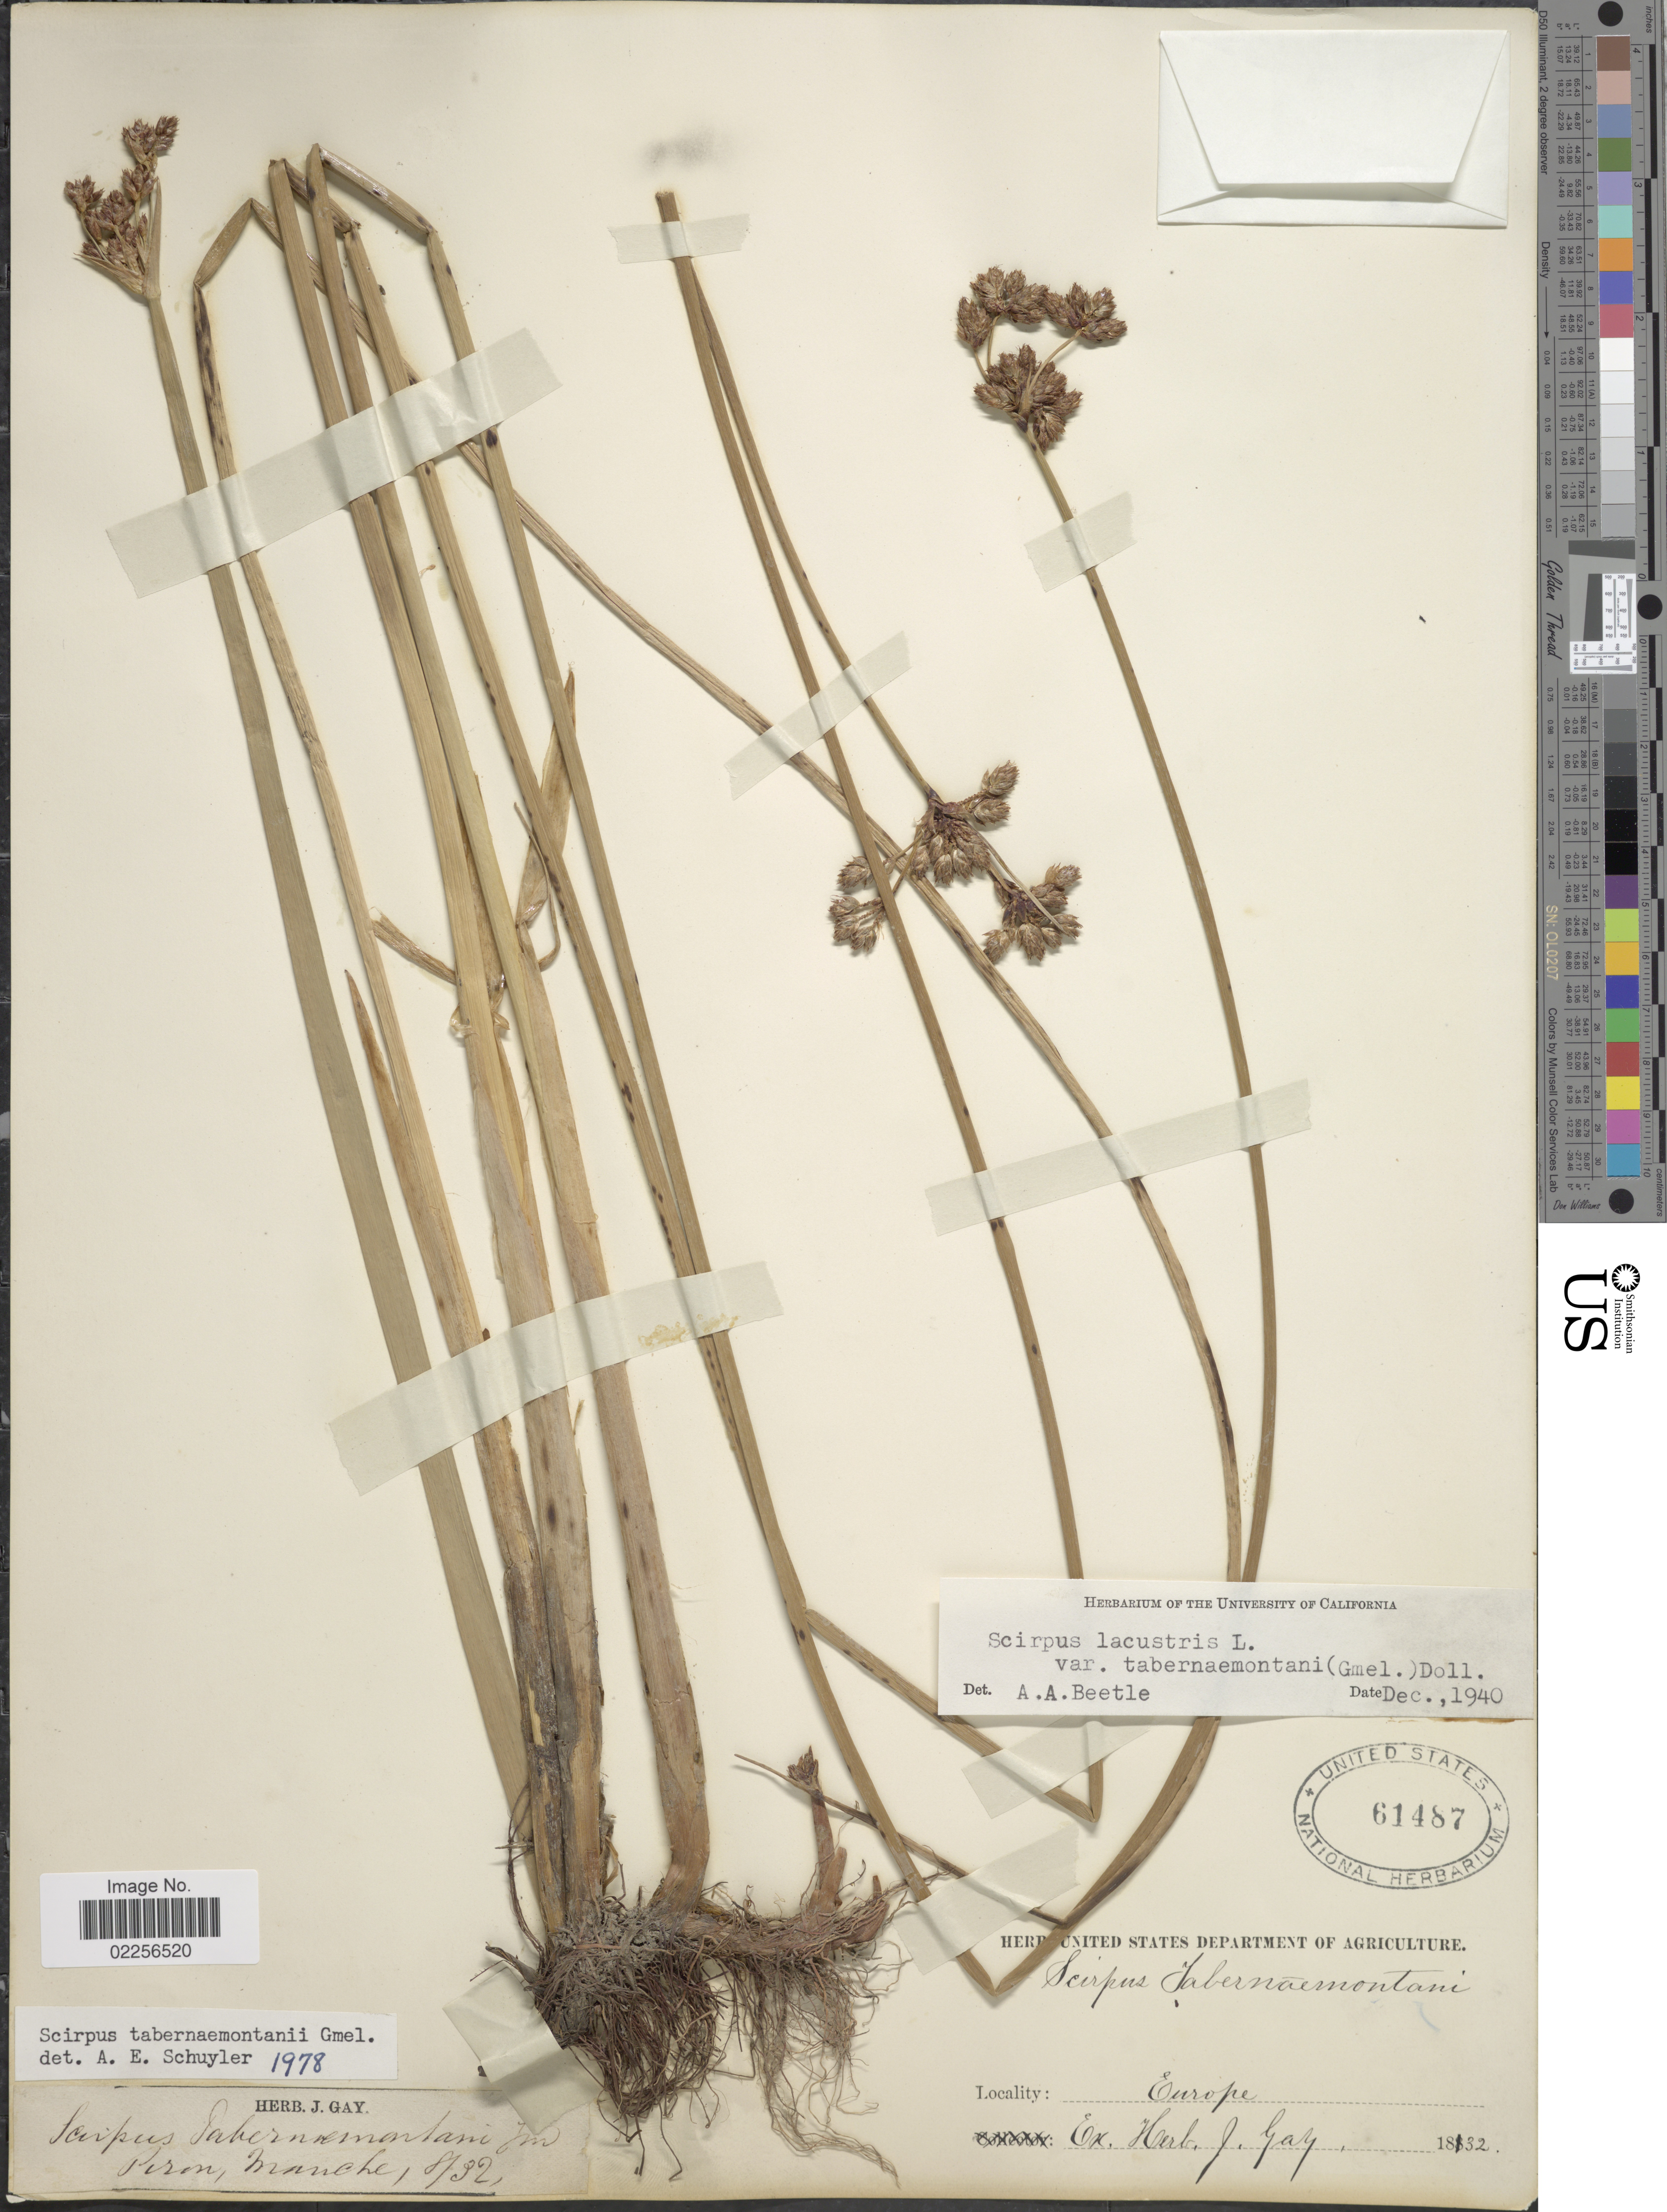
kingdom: Plantae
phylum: Tracheophyta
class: Liliopsida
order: Poales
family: Cyperaceae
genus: Schoenoplectus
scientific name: Schoenoplectus tabernaemontani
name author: (C.C. Gmel.) Palla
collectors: ex herb. J. Gay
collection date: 1832-08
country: France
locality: Europe, Perron, Manche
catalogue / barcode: US 61487